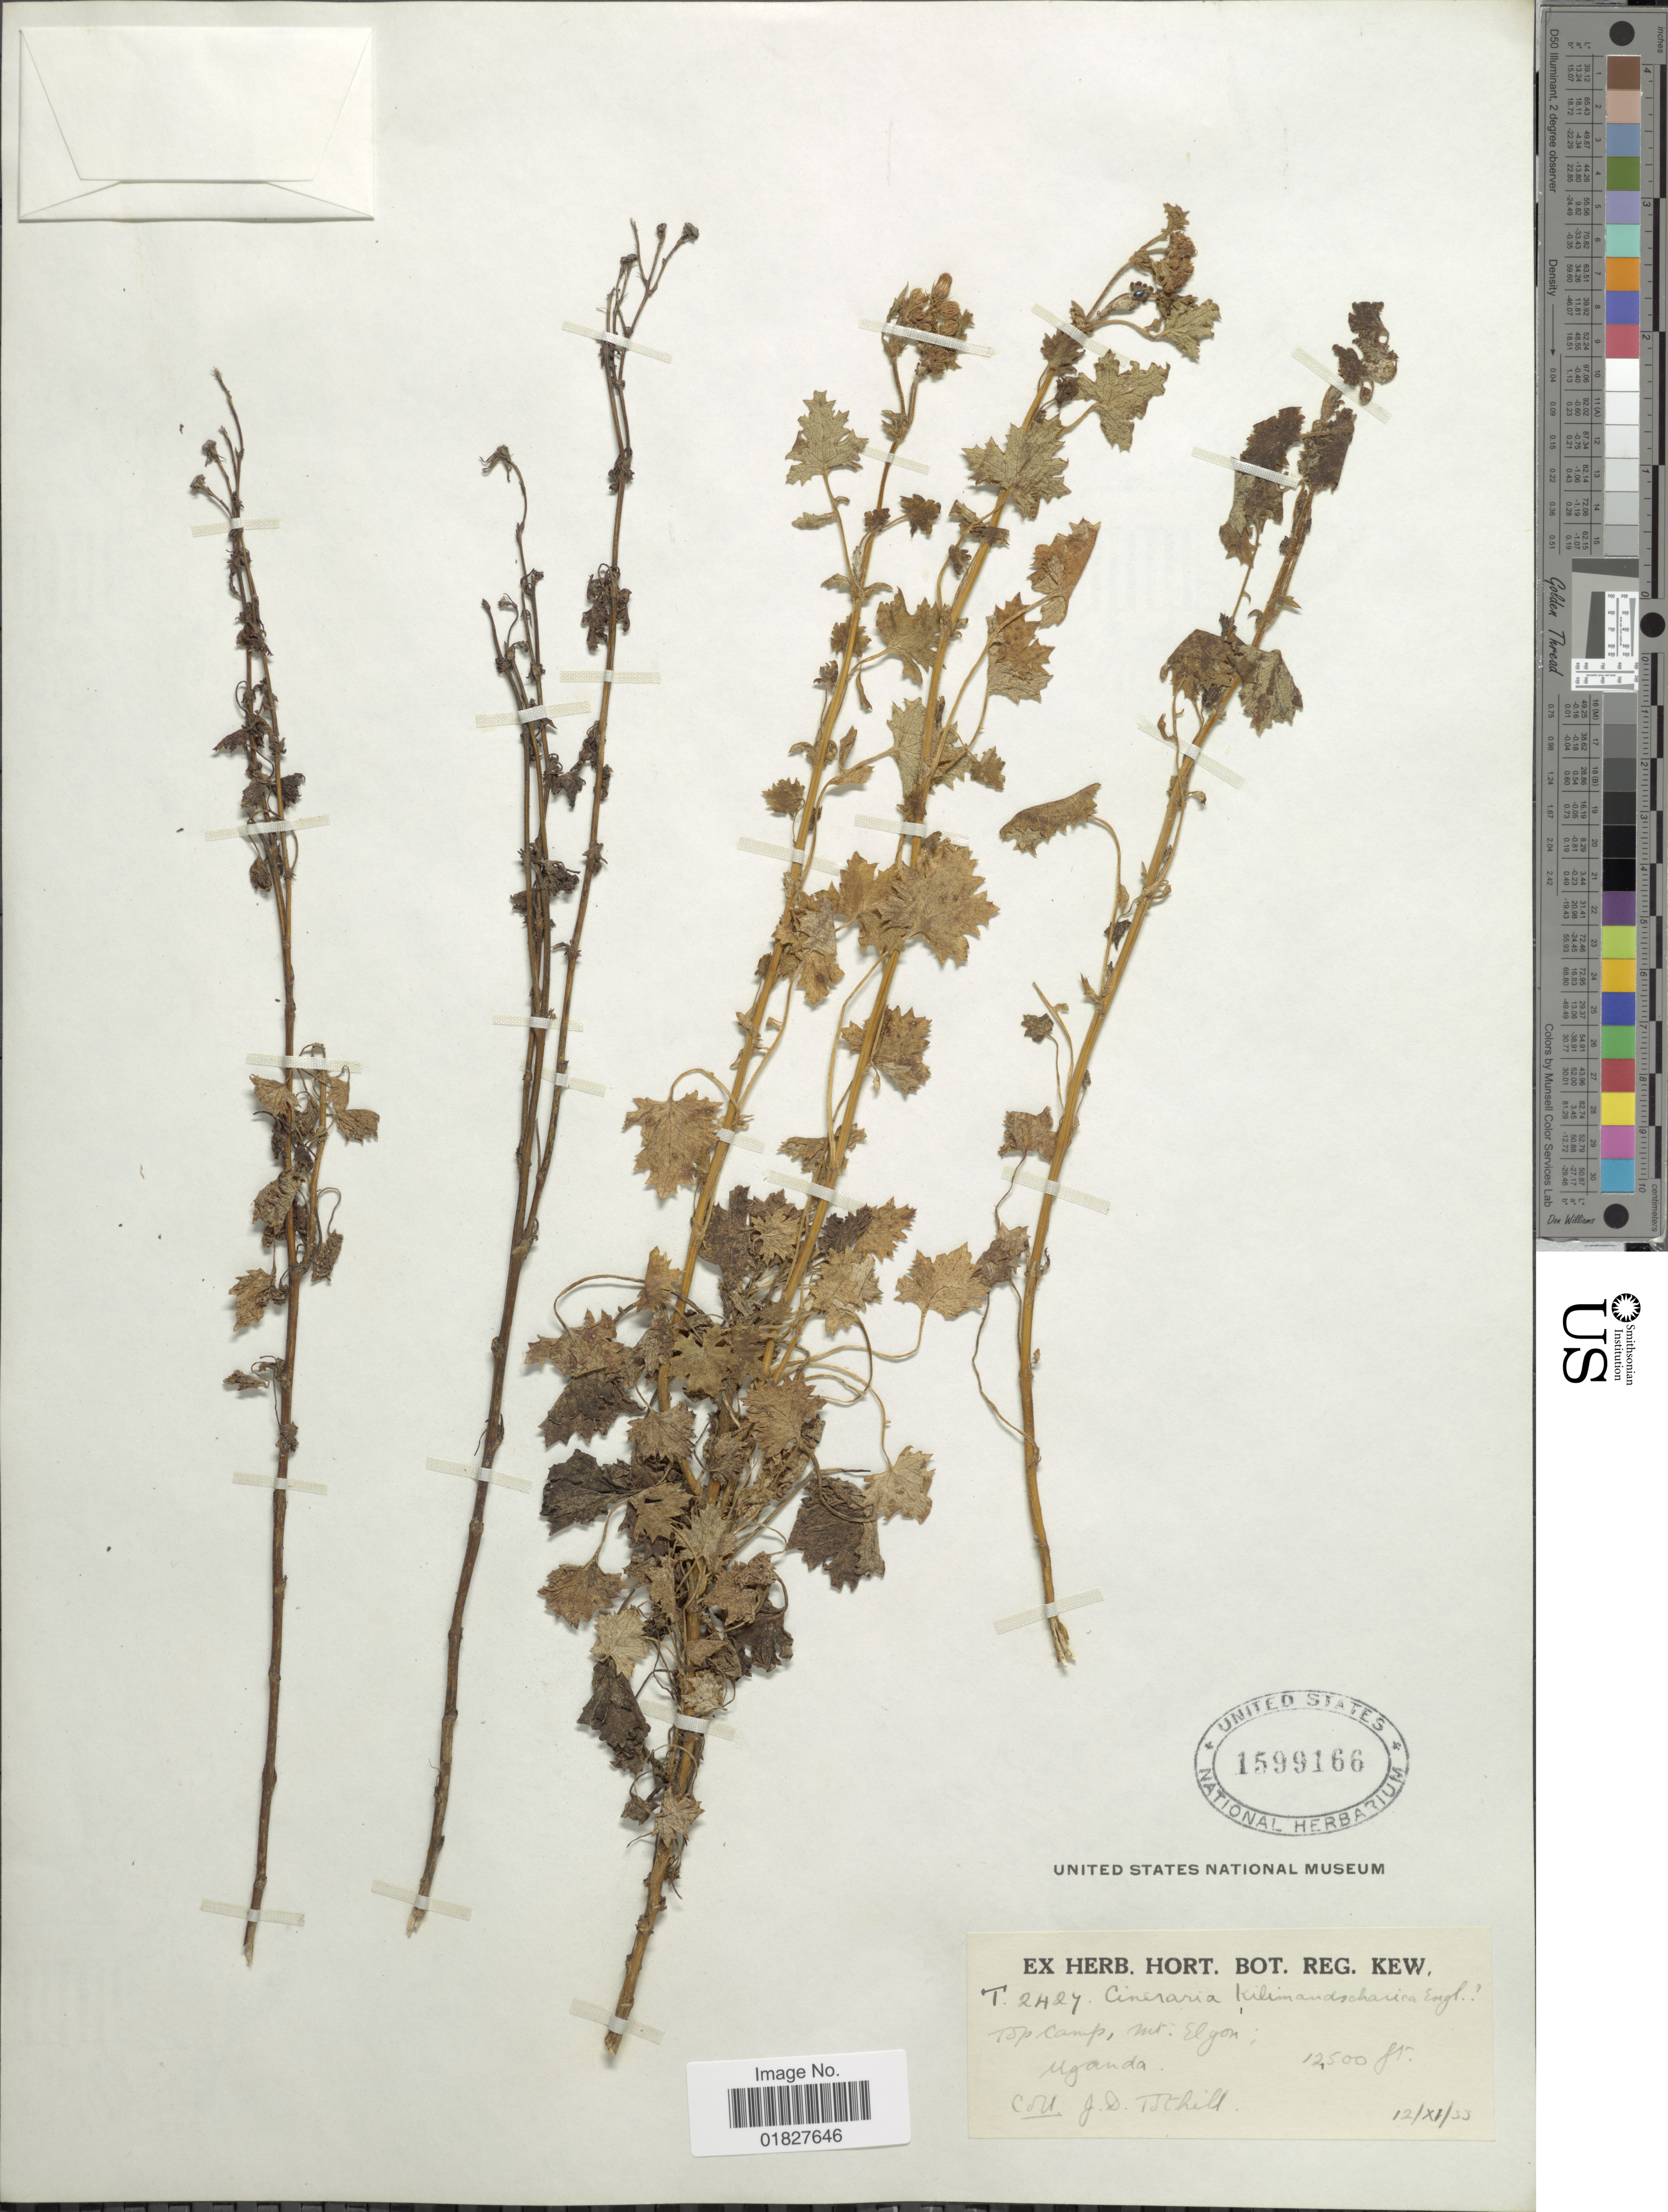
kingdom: Plantae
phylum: Tracheophyta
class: Magnoliopsida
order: Asterales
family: Asteraceae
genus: Cineraria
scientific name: Cineraria deltoidea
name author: Sond.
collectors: J. Tothill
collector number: T2427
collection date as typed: Transcribed d/m/y: 12/11/33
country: Uganda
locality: Top Camp, Mt. Elgon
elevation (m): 3810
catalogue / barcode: US 1599166